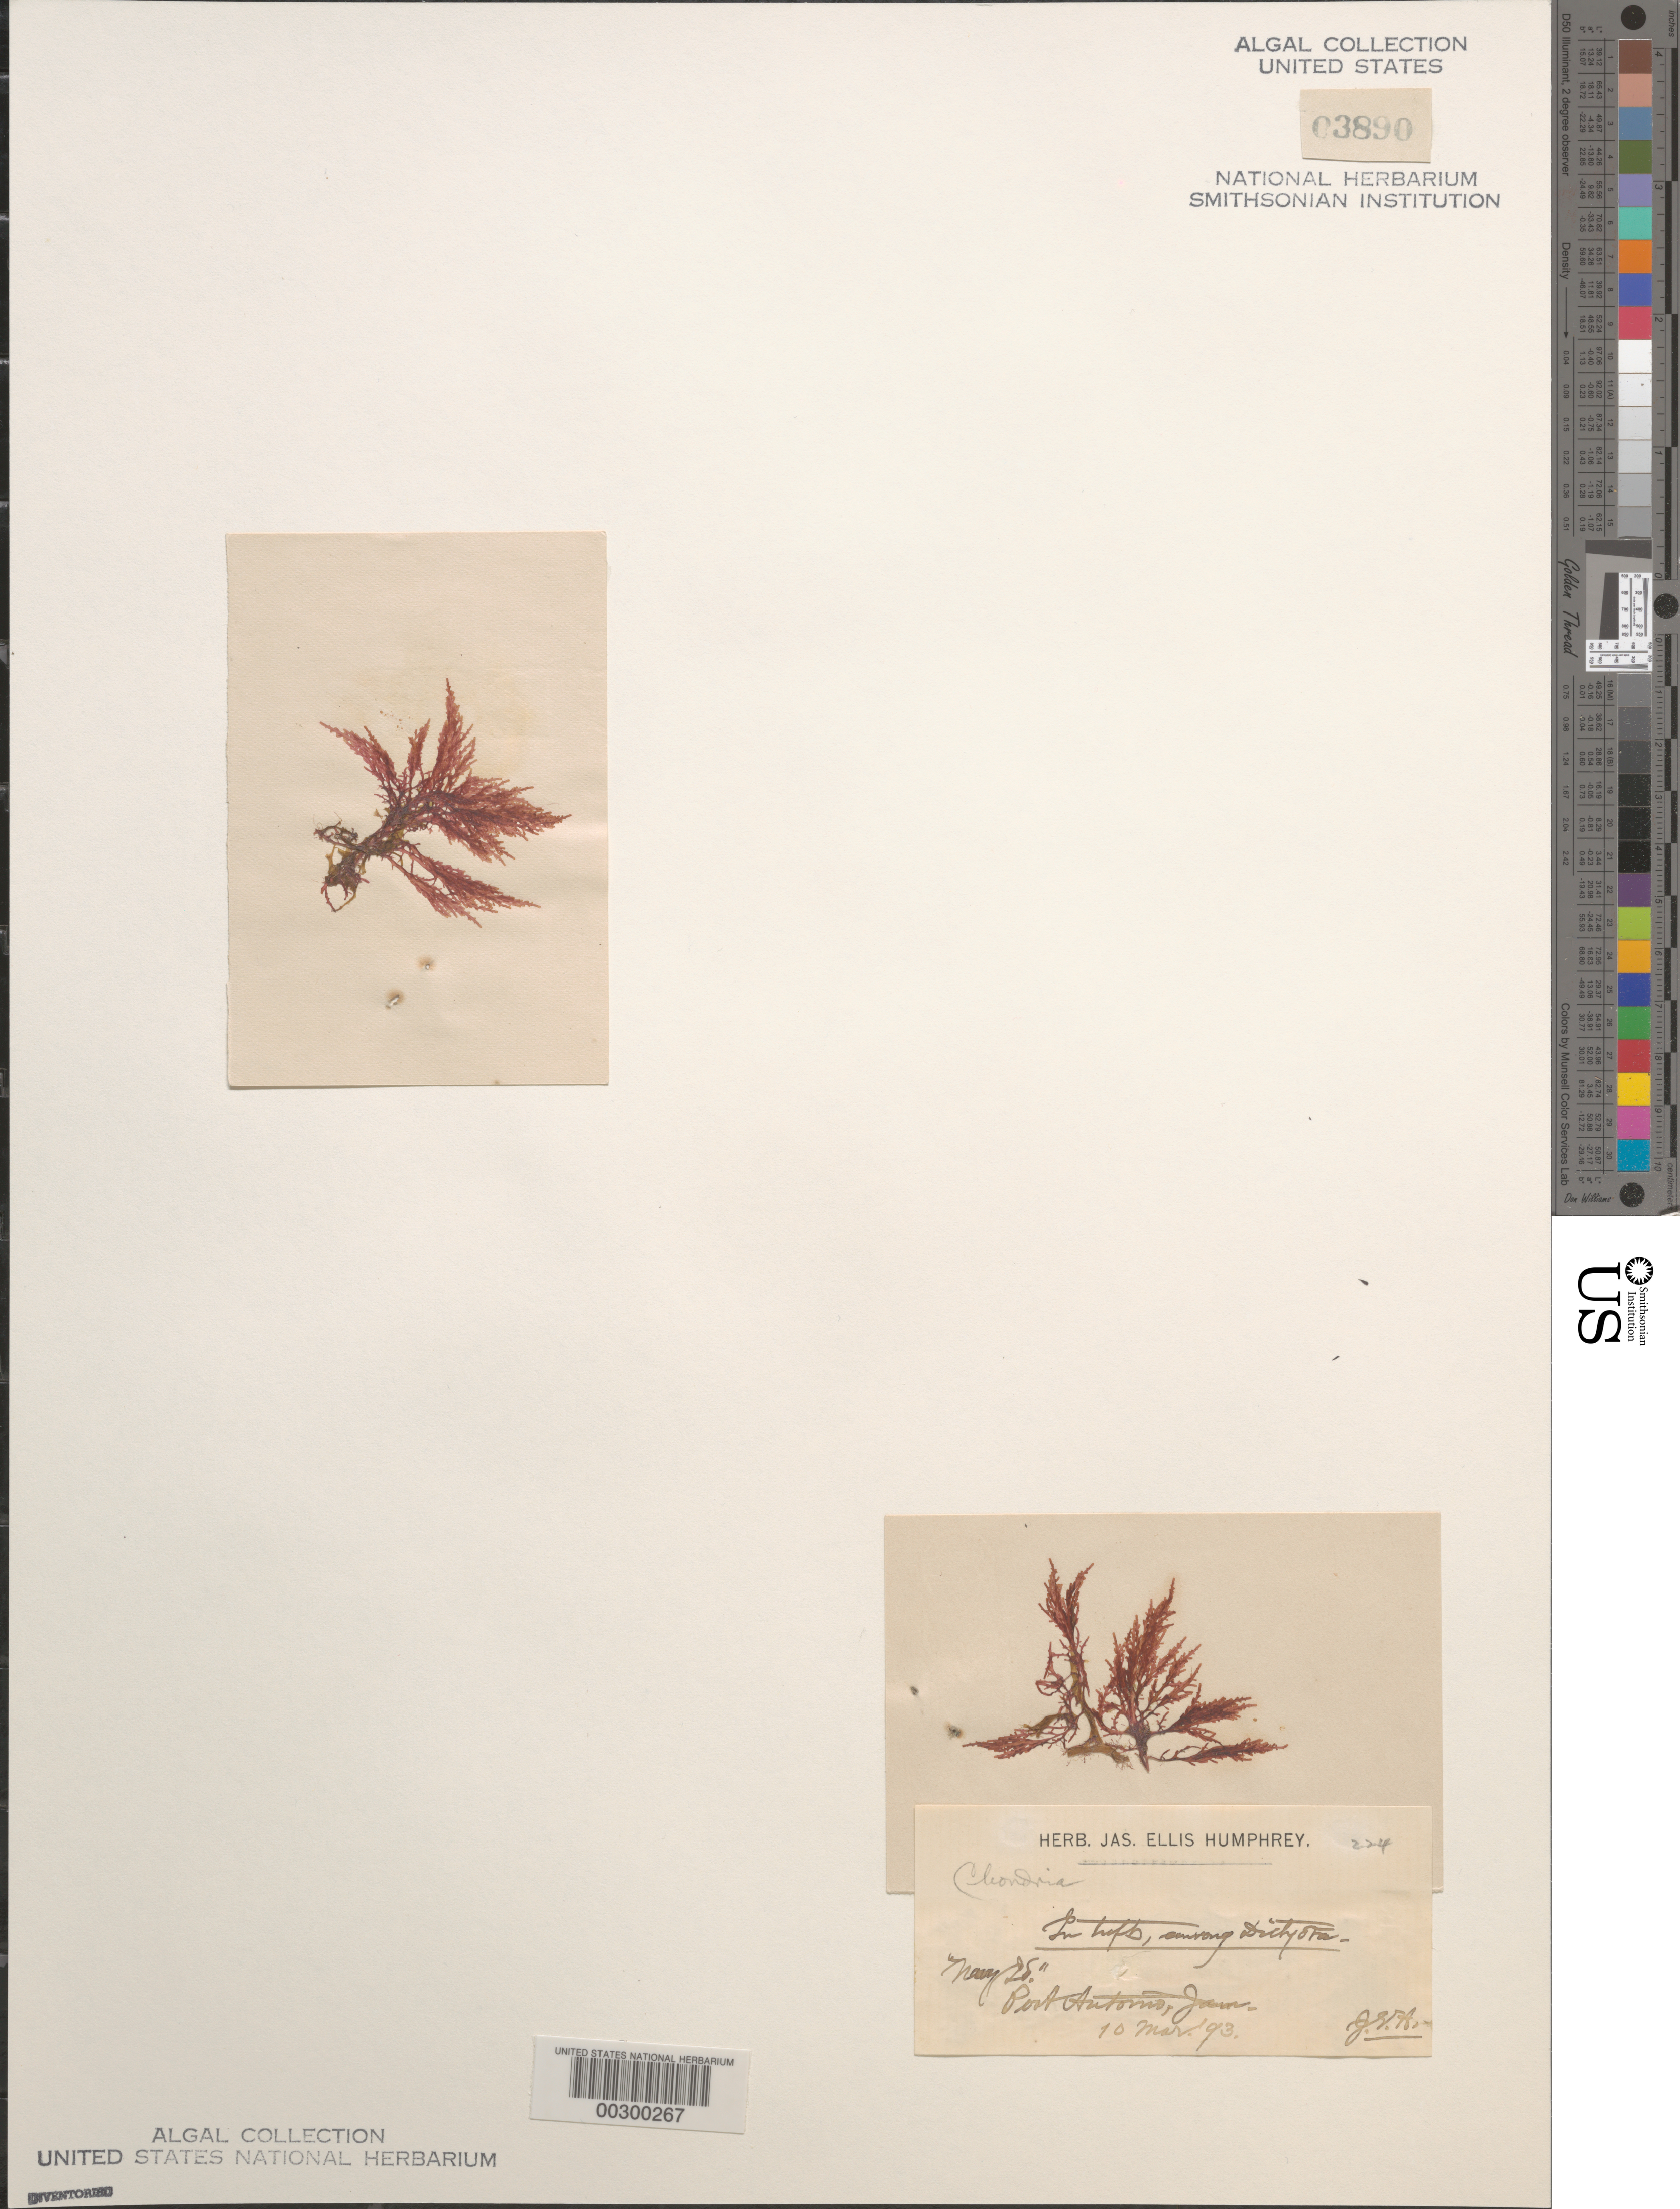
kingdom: Plantae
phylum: Rhodophyta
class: Florideophyceae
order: Ceramiales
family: Rhodomelaceae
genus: Chondria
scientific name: Chondria sp.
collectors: J. Humphrey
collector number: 224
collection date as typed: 10 Mar 1893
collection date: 1893-03-10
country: Jamaica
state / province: Portland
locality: Navy island, port antonio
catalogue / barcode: US 3890